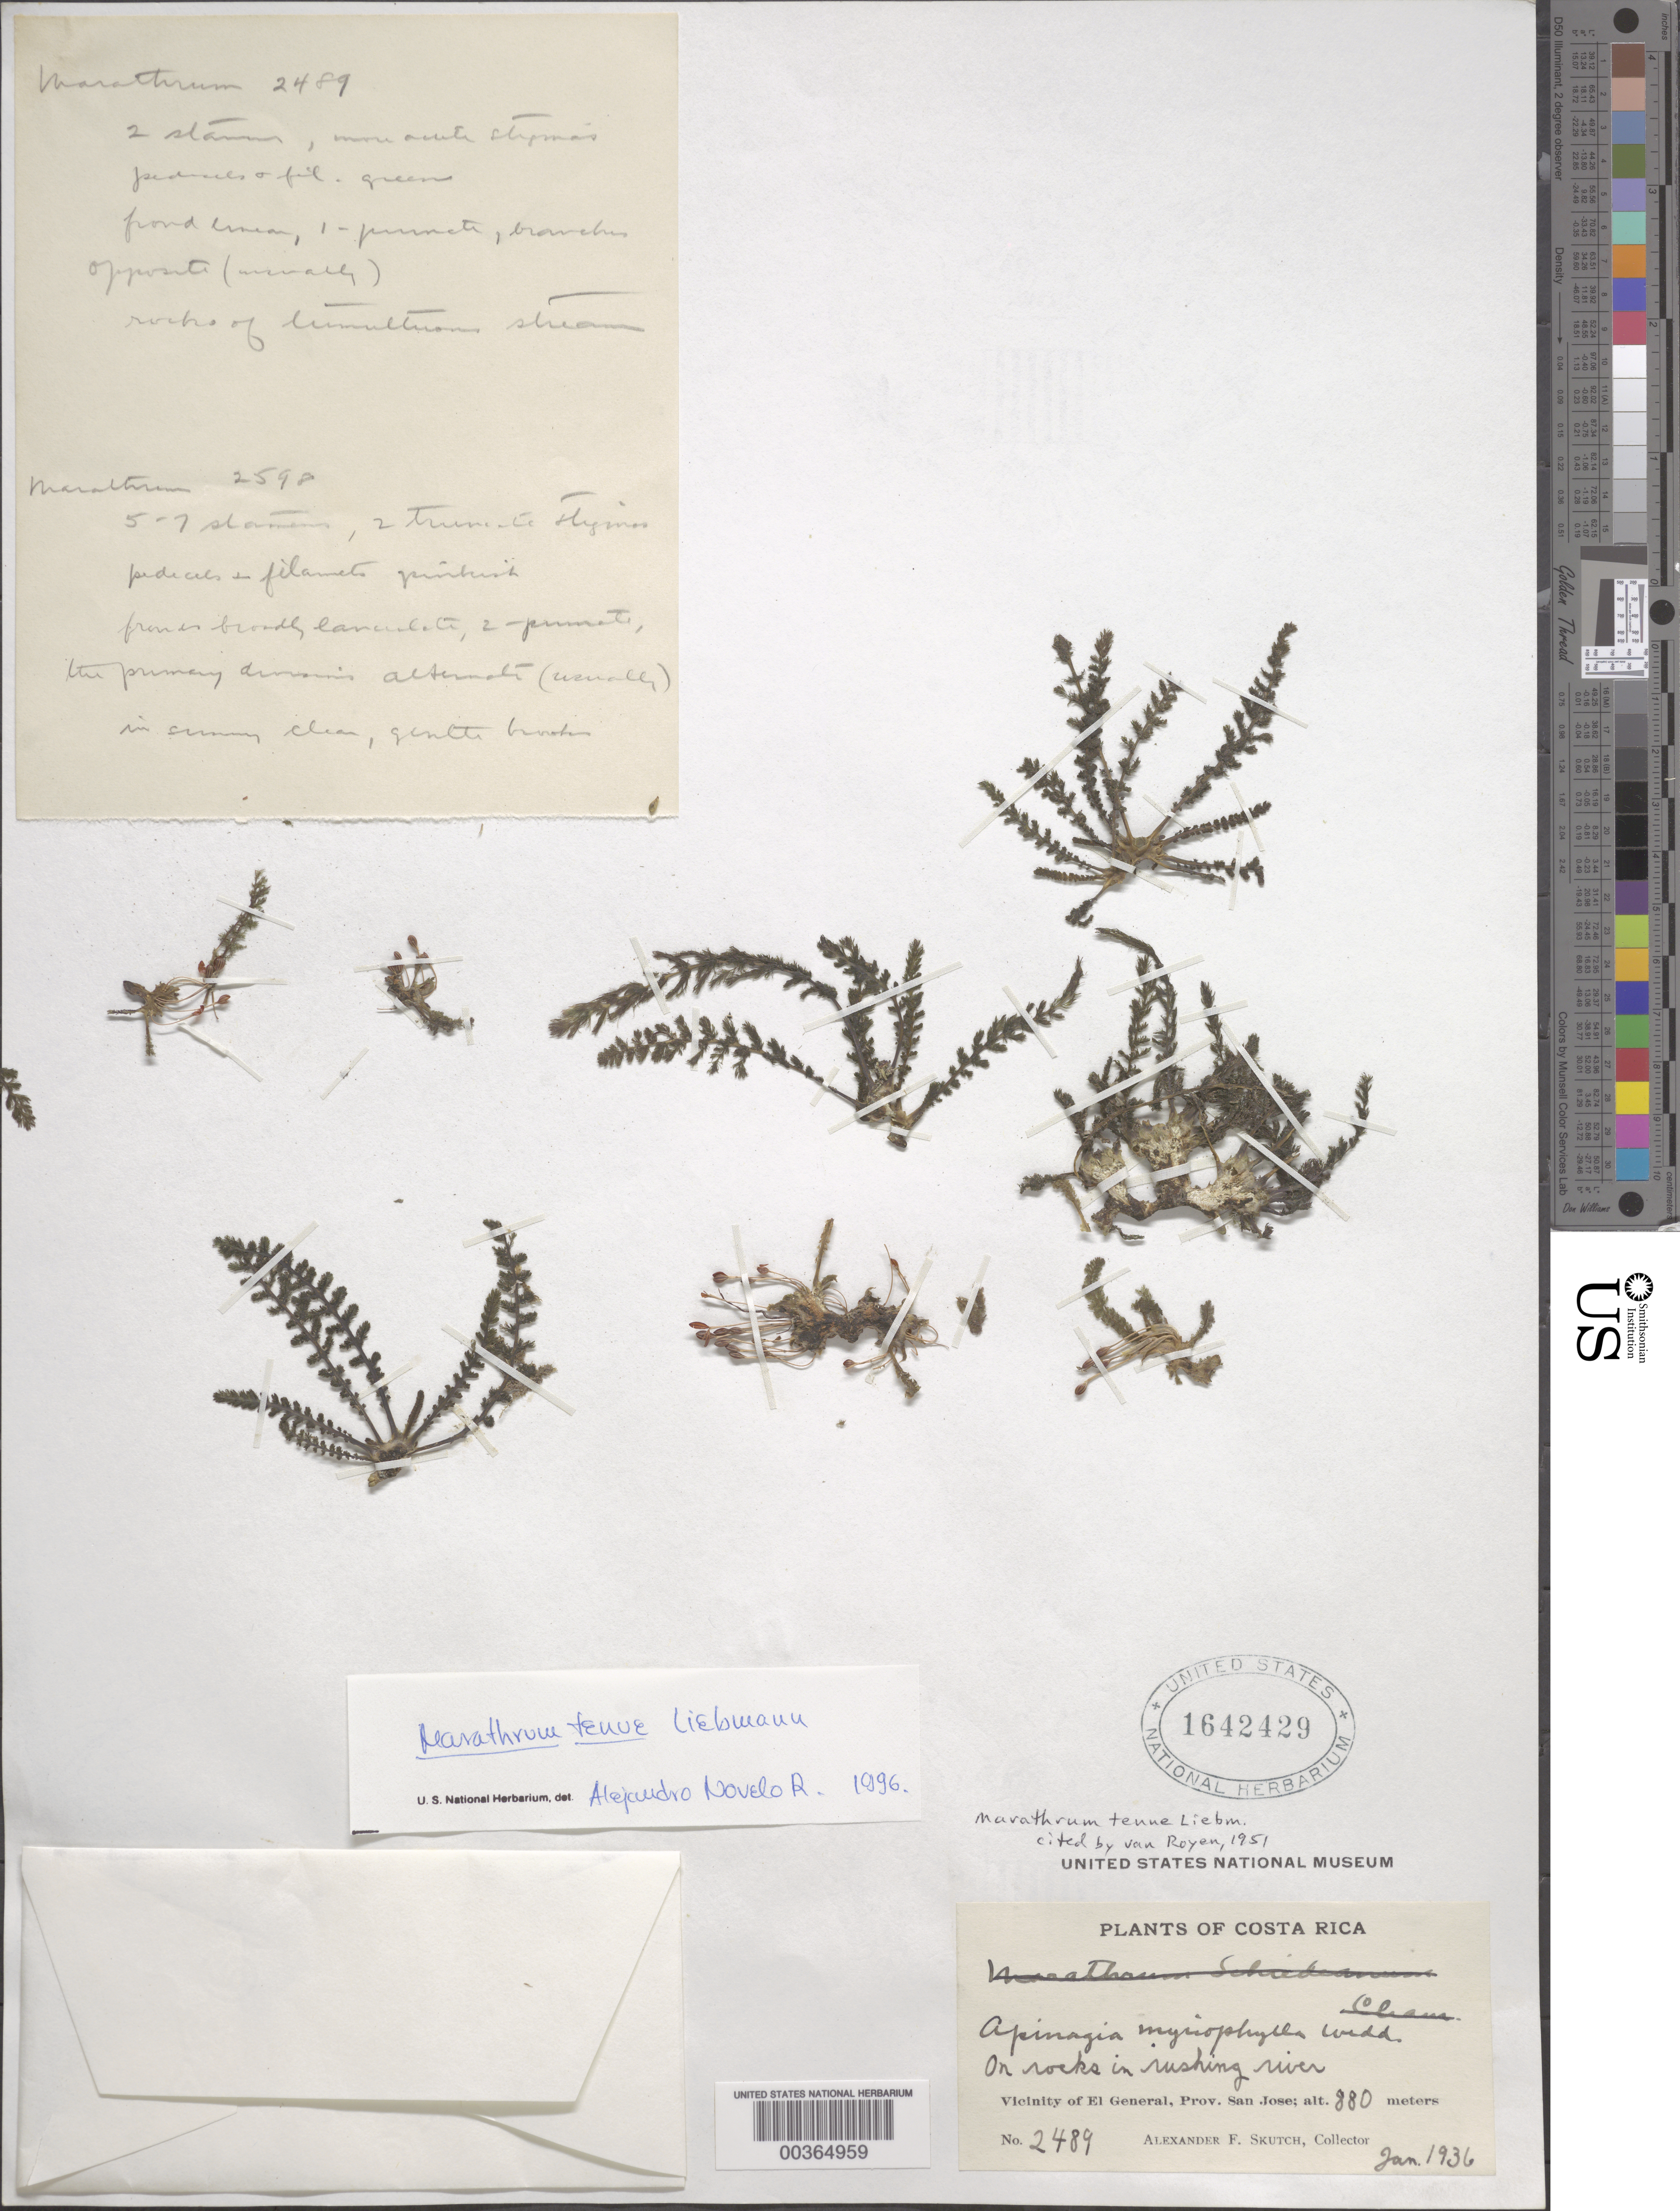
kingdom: Plantae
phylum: Tracheophyta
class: Magnoliopsida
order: Malpighiales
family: Podostemaceae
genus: Marathrum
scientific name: Marathrum tenue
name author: Liebm.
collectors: A. F. Skutch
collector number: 2489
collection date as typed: Jan 1936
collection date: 1936-01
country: Costa Rica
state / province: San José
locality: Vicinity of el general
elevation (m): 880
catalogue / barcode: US 1642429